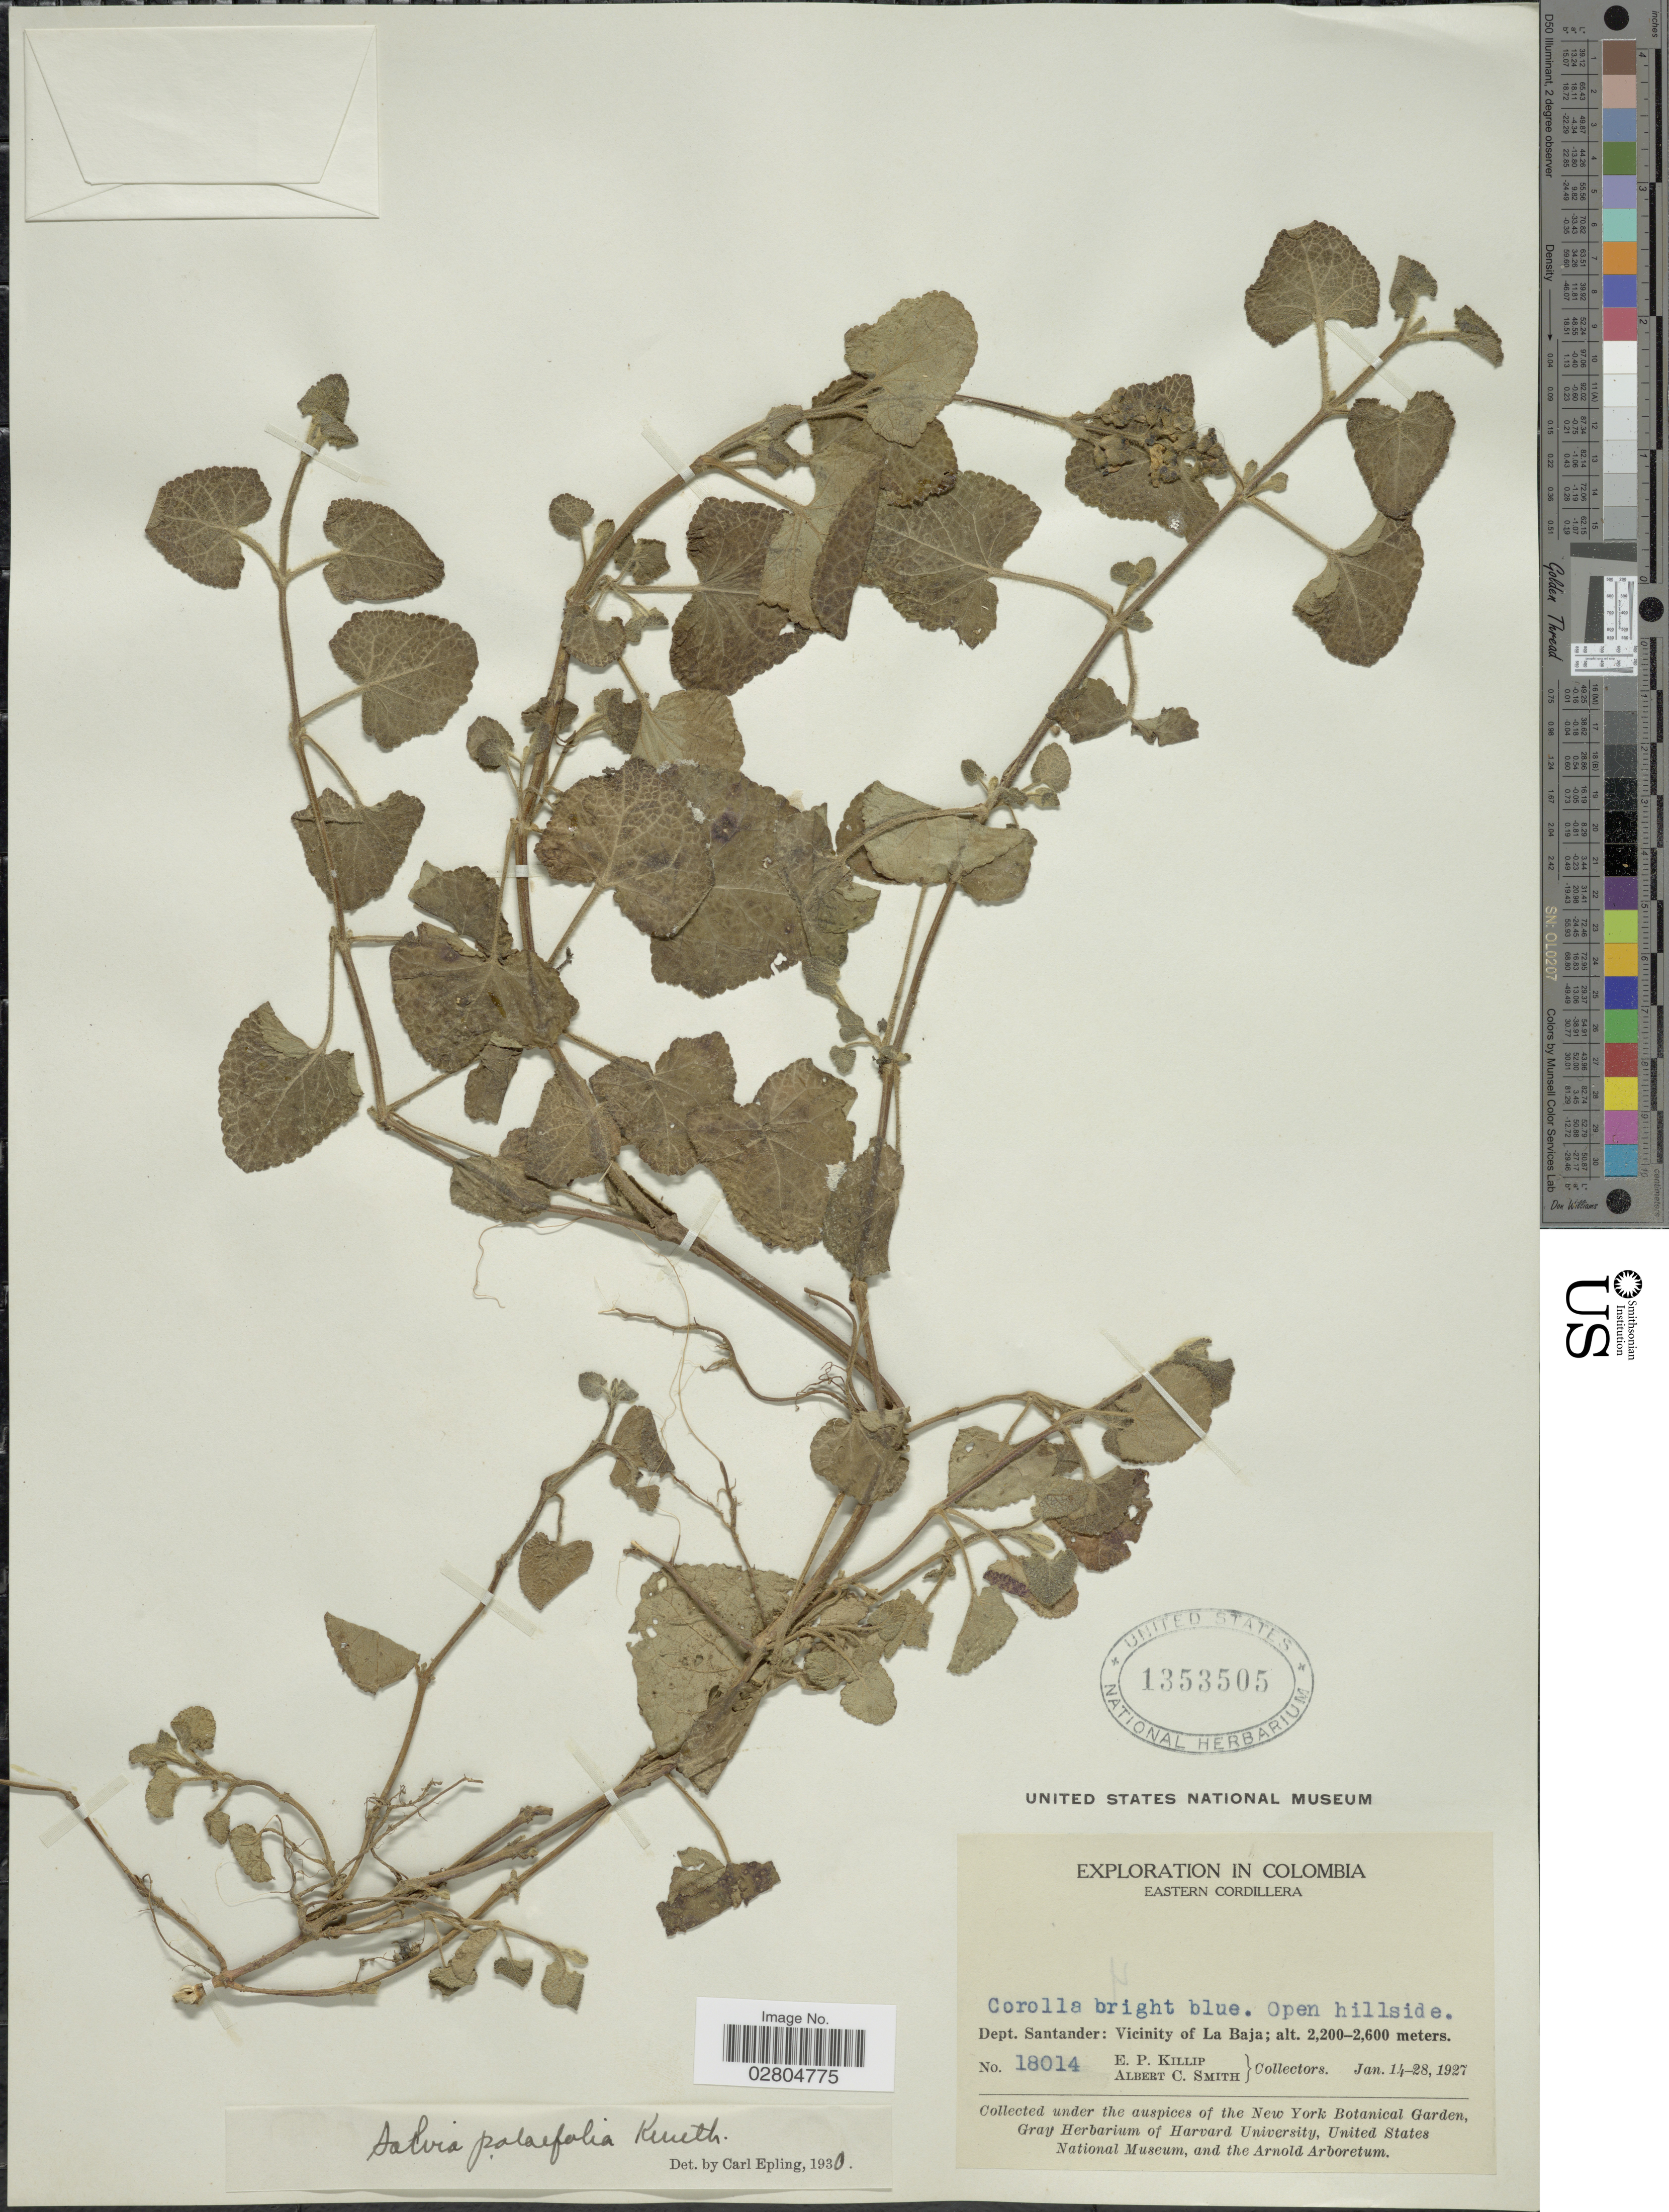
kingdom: Plantae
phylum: Tracheophyta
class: Magnoliopsida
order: Lamiales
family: Lamiaceae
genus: Salvia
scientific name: Salvia palifolia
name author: Kunth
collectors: E. P. Killip & A. C. Smith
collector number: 18014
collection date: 1927-01-14/1927-01-28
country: Colombia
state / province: Santander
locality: Eastern Cordillera. Dept. Santander: Vicinity of La Baja.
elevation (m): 2200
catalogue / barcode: US 1353505